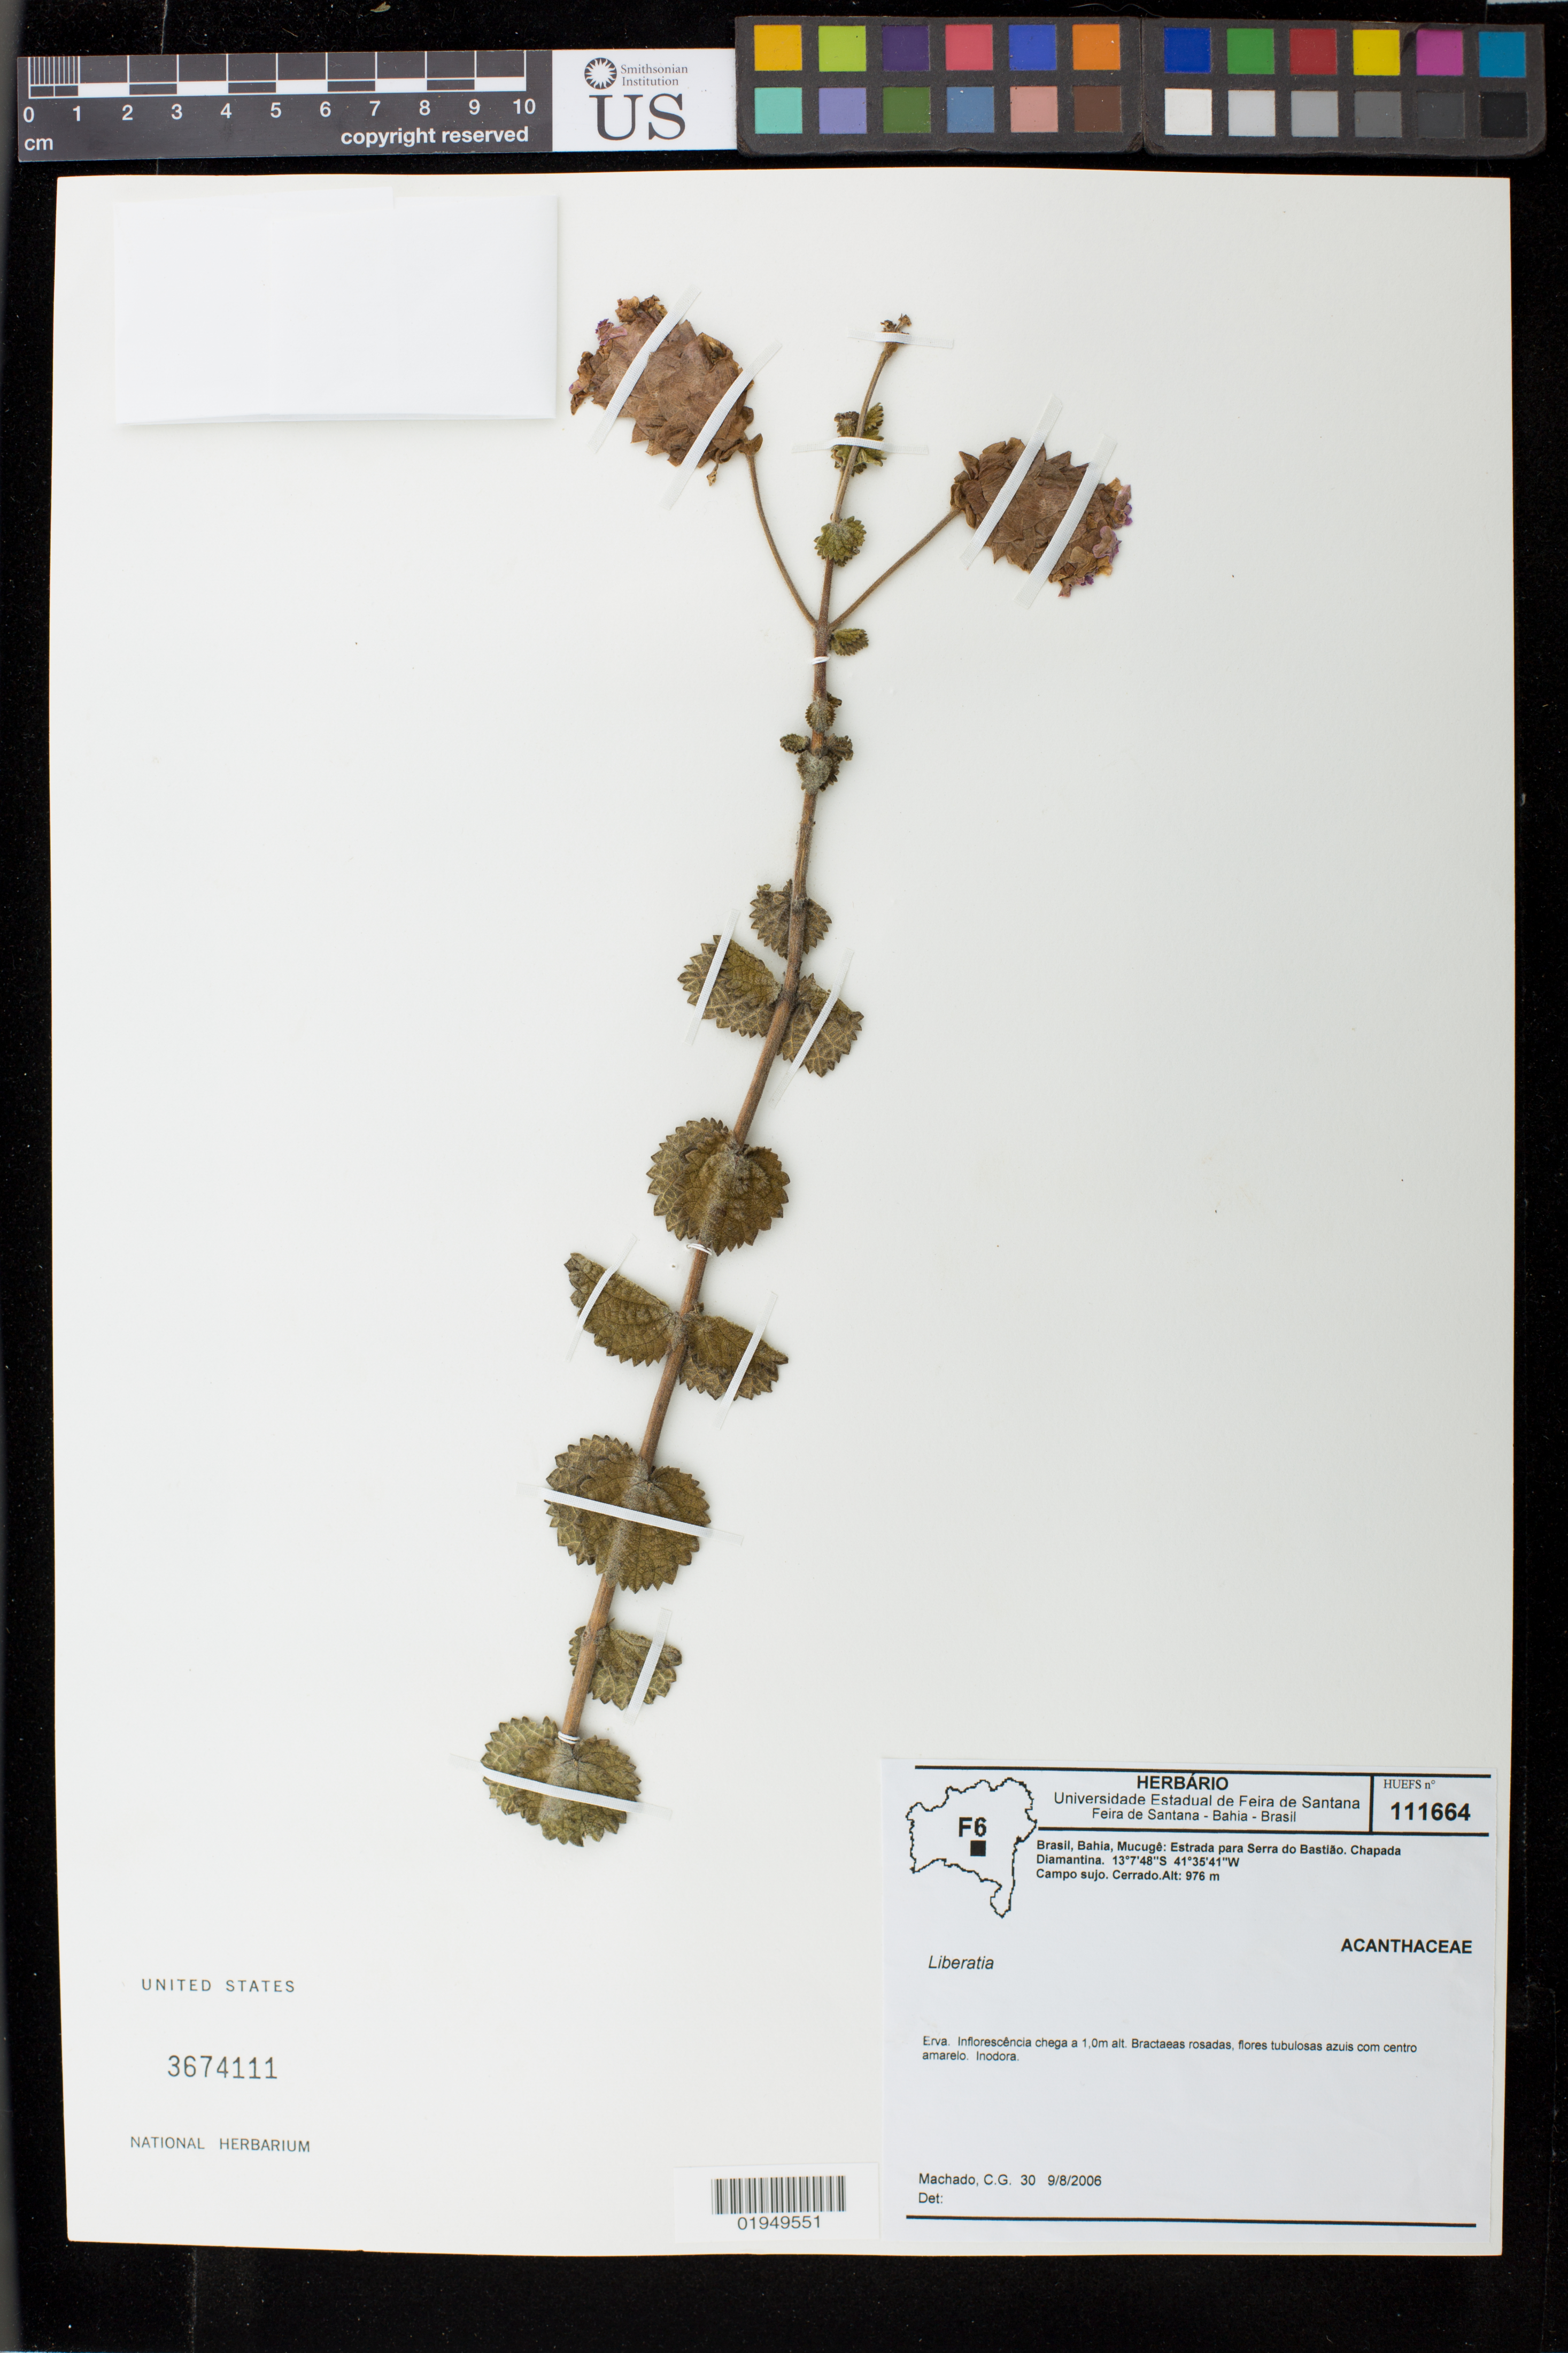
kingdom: Plantae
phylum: Tracheophyta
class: Magnoliopsida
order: Lamiales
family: Acanthaceae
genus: Liberatia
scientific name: Liberatia sp.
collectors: C. Machado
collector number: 30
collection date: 2006-08-09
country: Brazil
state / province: Bahia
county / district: Mucugê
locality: Estrada para Serra do Bastiao. Chapada Diamantina.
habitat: Campo sujo. Cerrado.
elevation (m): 976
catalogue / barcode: US 3674111